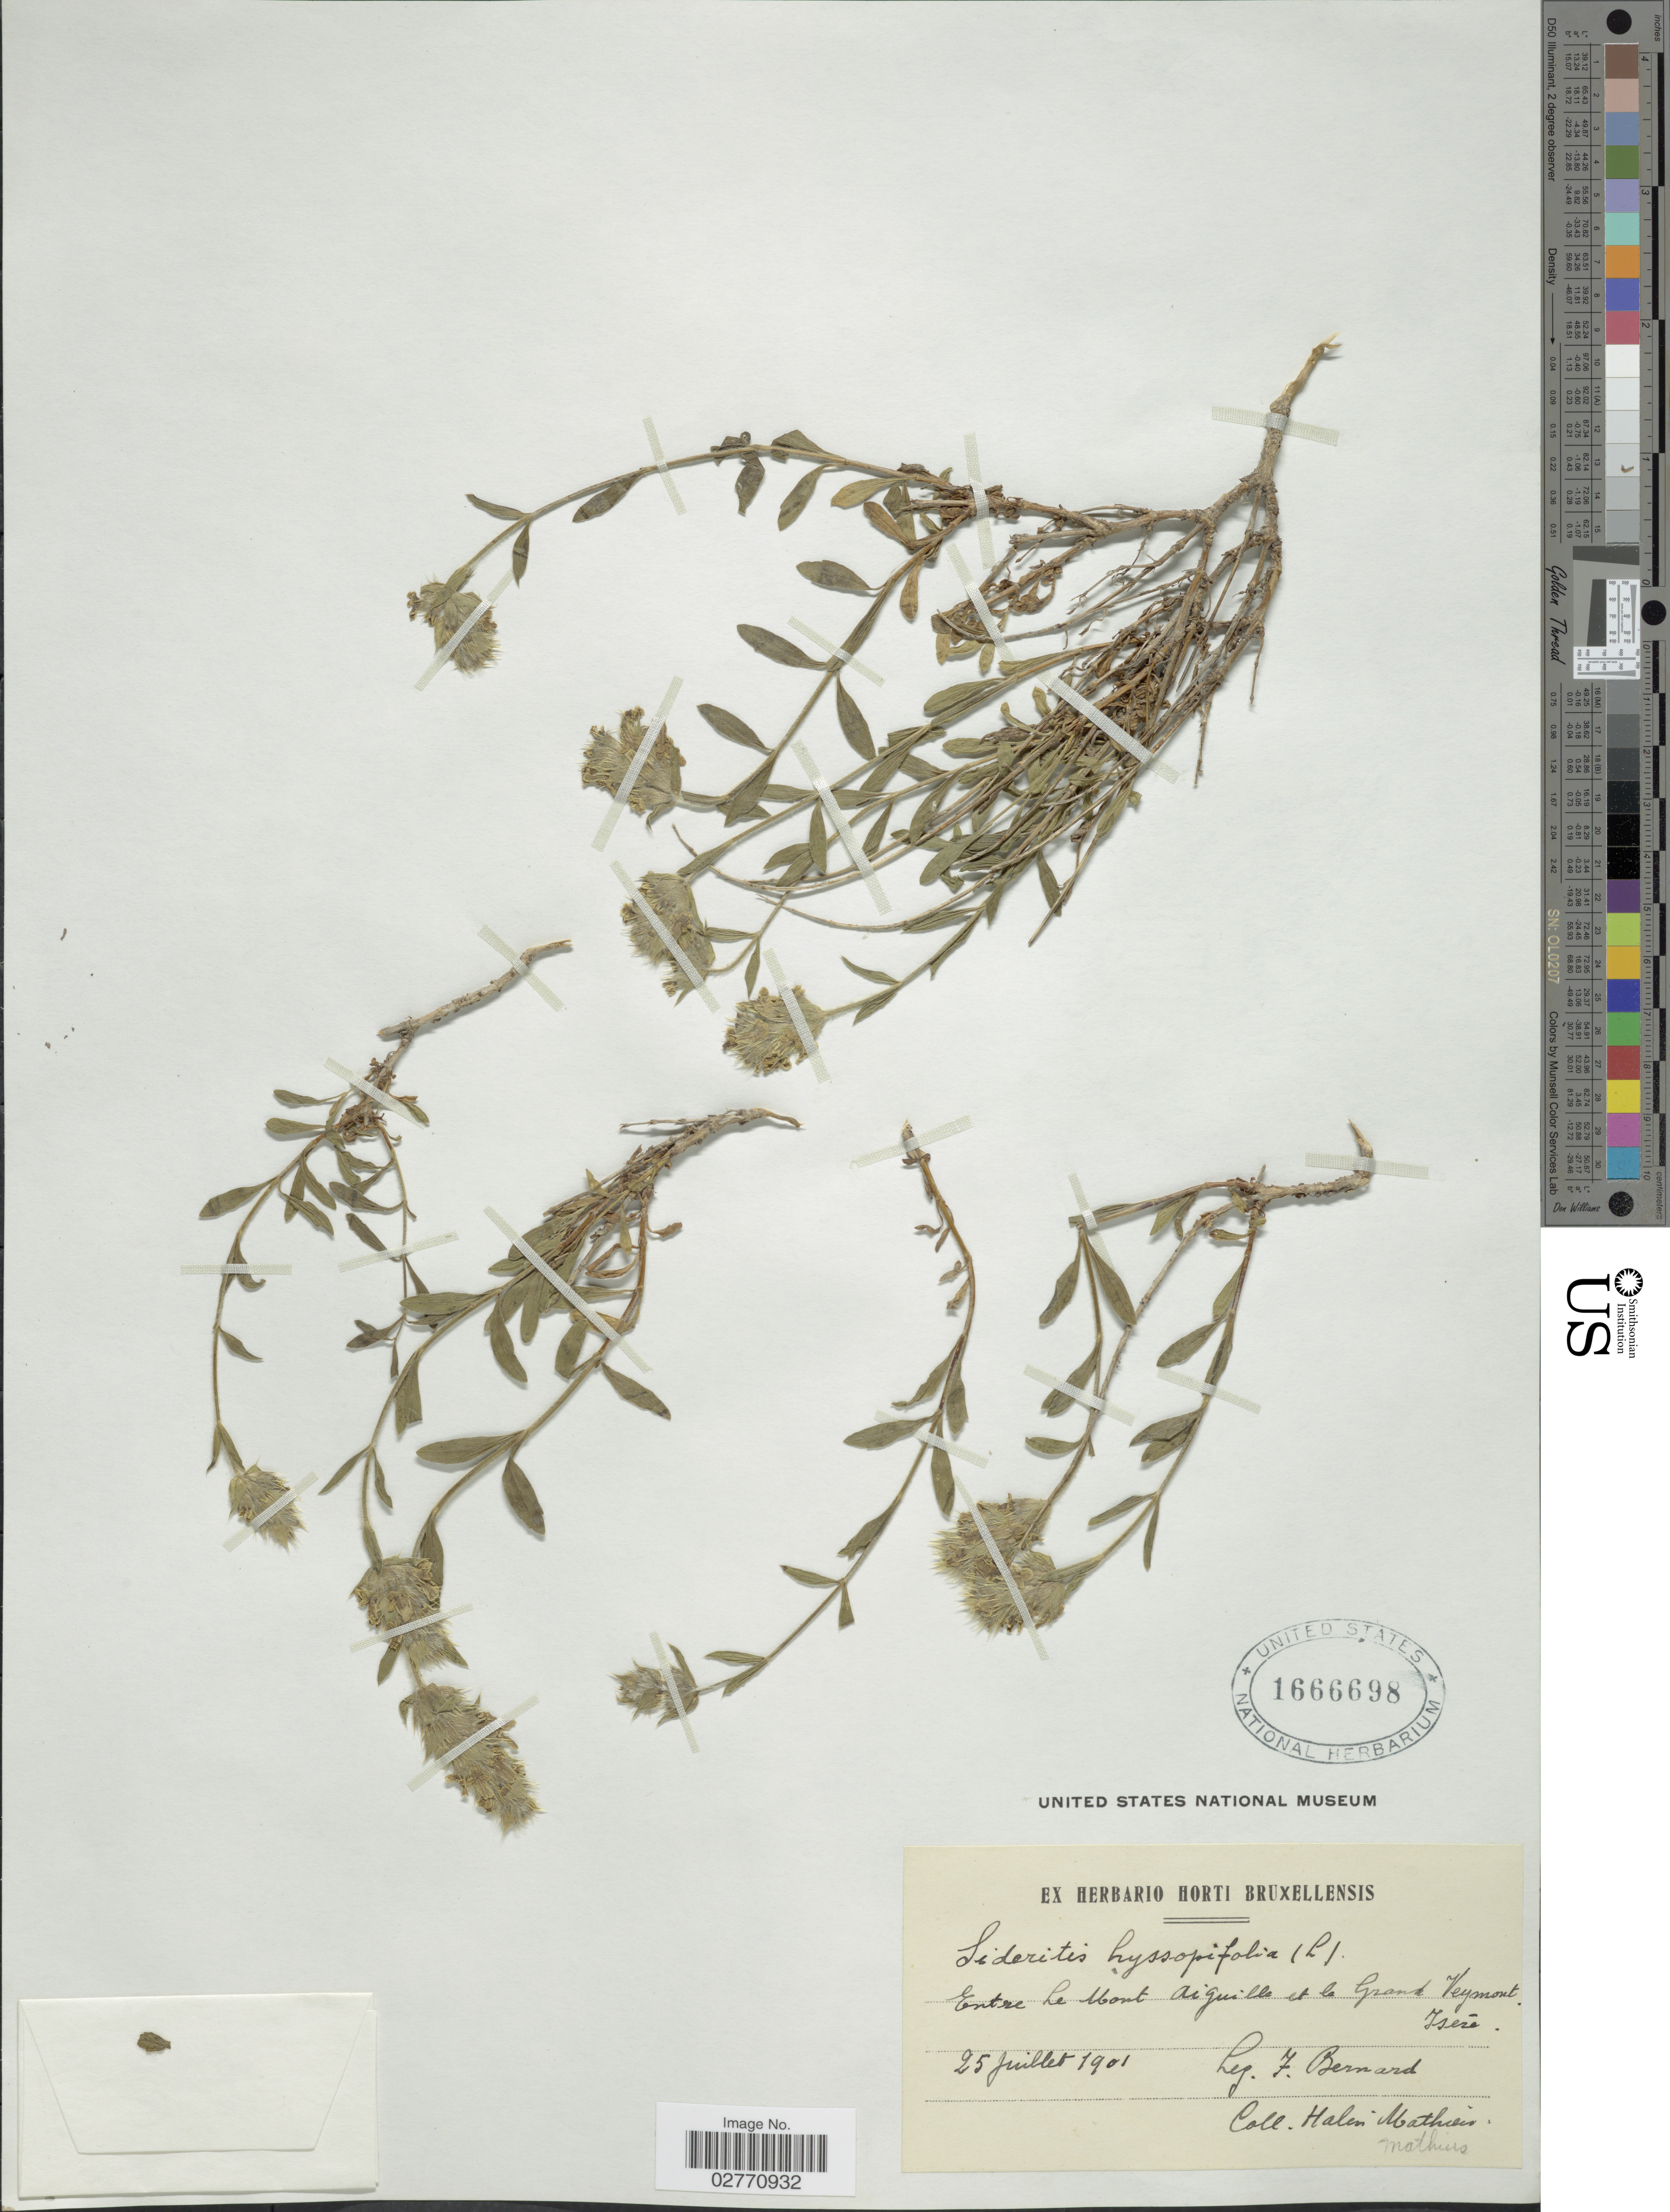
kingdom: Plantae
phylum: Tracheophyta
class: Magnoliopsida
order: Lamiales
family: Lamiaceae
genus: Sideritis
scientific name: Sideritis hyssopifolia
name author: L.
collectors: F. Bernard & -- Mathias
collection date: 1901-07-25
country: France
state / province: Auvergne-Rhône-Alpes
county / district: Isère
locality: Entre le Mont Aiguille et la Grand Veymont Isere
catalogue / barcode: US 1666698